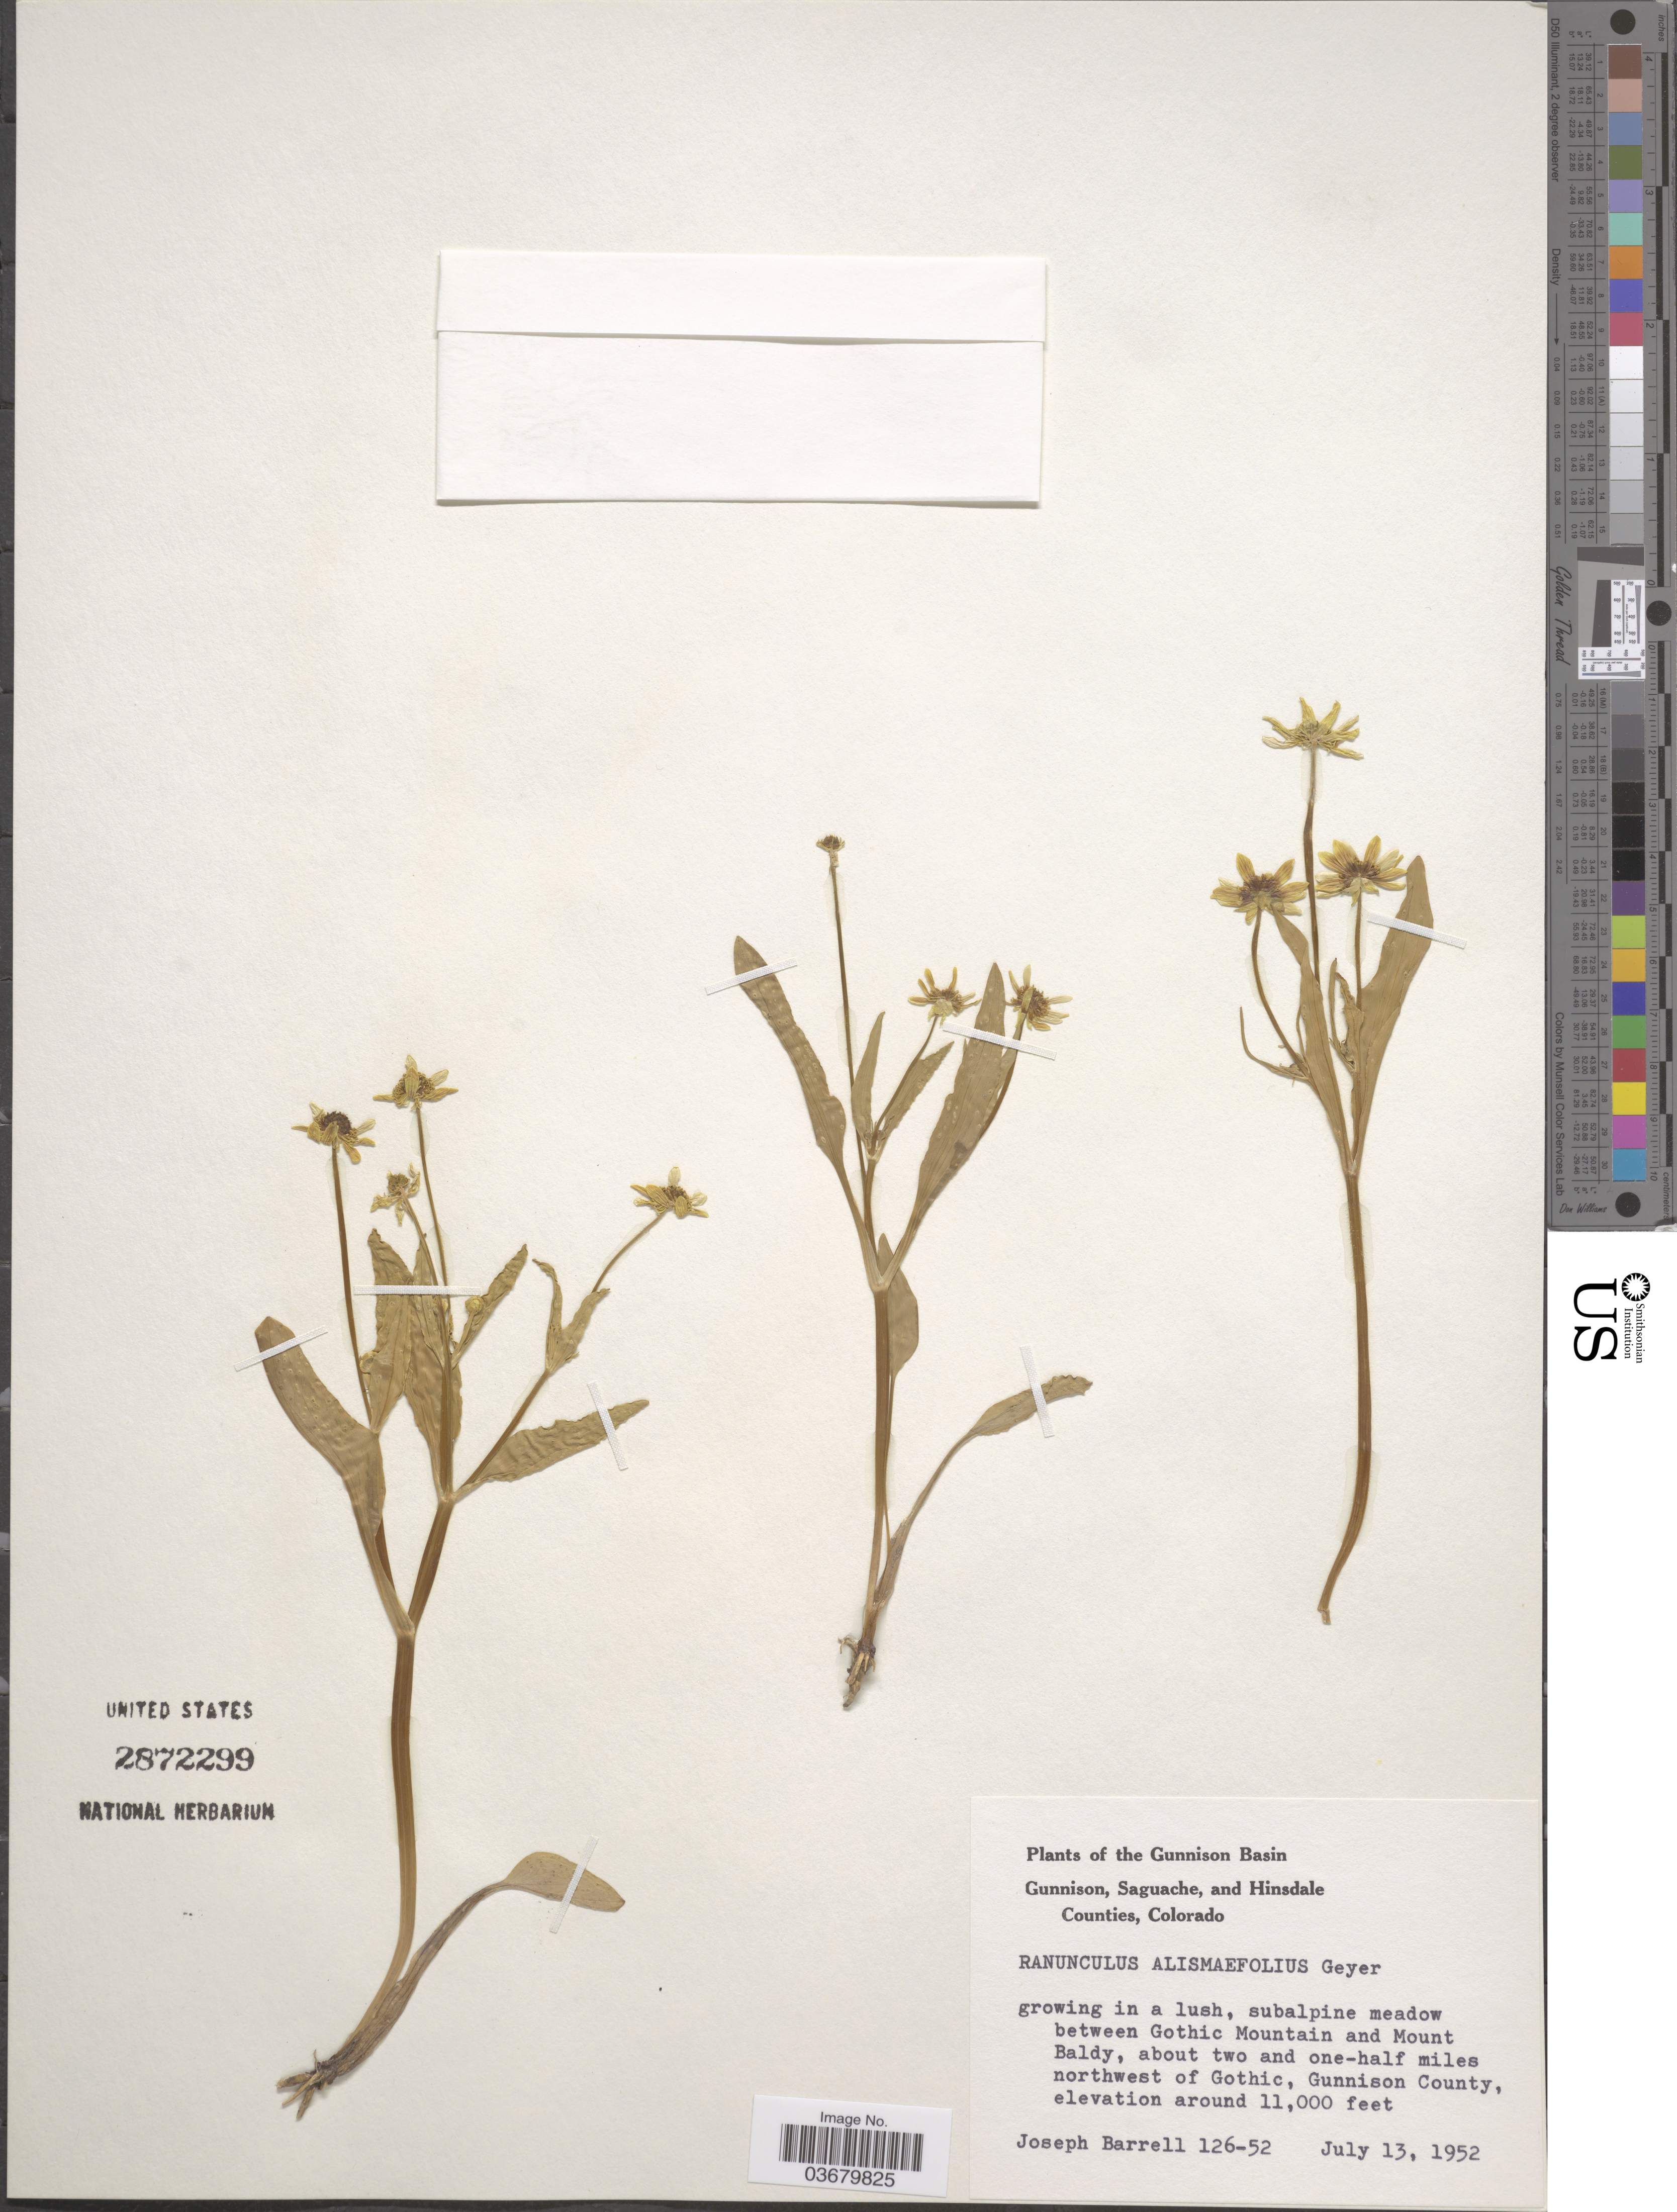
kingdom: Plantae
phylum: Tracheophyta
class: Magnoliopsida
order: Ranunculales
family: Ranunculaceae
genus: Ranunculus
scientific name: Ranunculus alismifolius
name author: Geyer ex Benth.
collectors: J. Barrell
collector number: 126-52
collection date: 1952-07-13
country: United States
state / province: Colorado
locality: The Gunnison Basin. Between Gothic Mountain and Mount Baldy, about two and one-half miles northwest of Gothic, Gunnison County.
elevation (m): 3353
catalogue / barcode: US 2872299